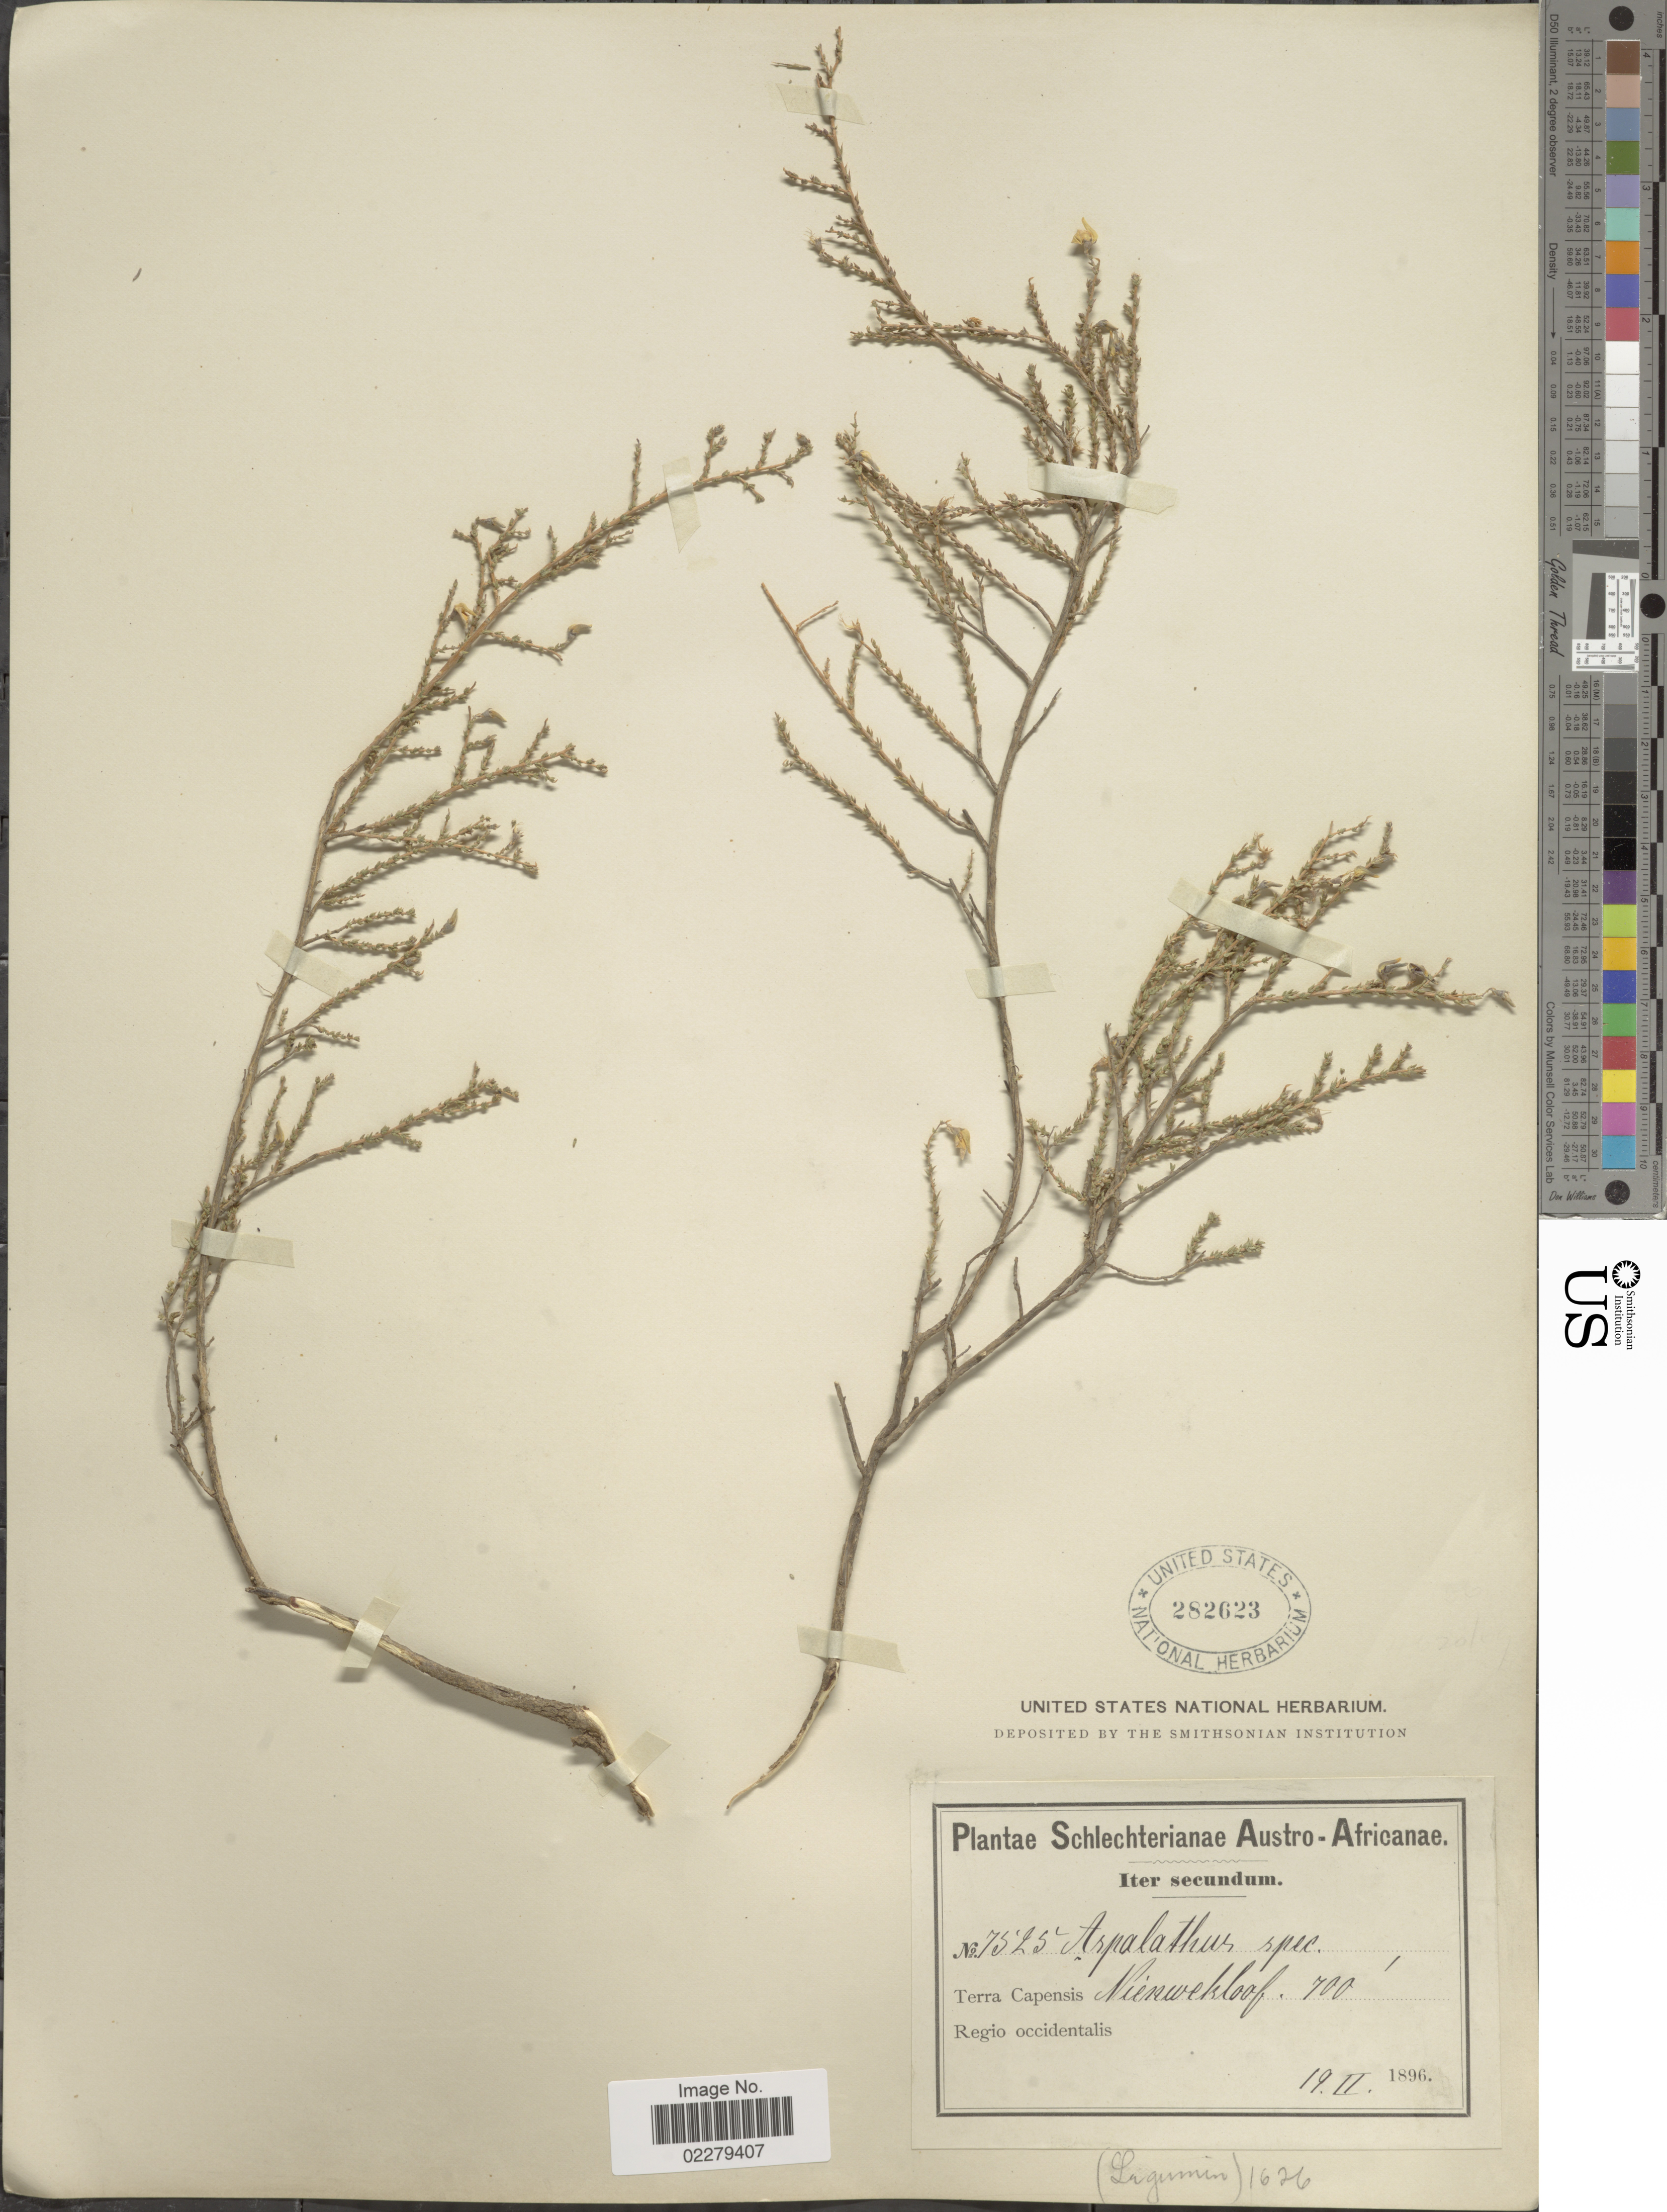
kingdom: Plantae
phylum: Tracheophyta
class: Magnoliopsida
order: Fabales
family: Fabaceae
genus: Aspalathus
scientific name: Aspalathus sp.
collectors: Schlechter, --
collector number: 7325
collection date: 1896-02-19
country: South Africa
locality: Austro- Africanae. Terra Capensis, Nieuwekloof. Regio occidentalis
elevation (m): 213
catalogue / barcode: US 282623